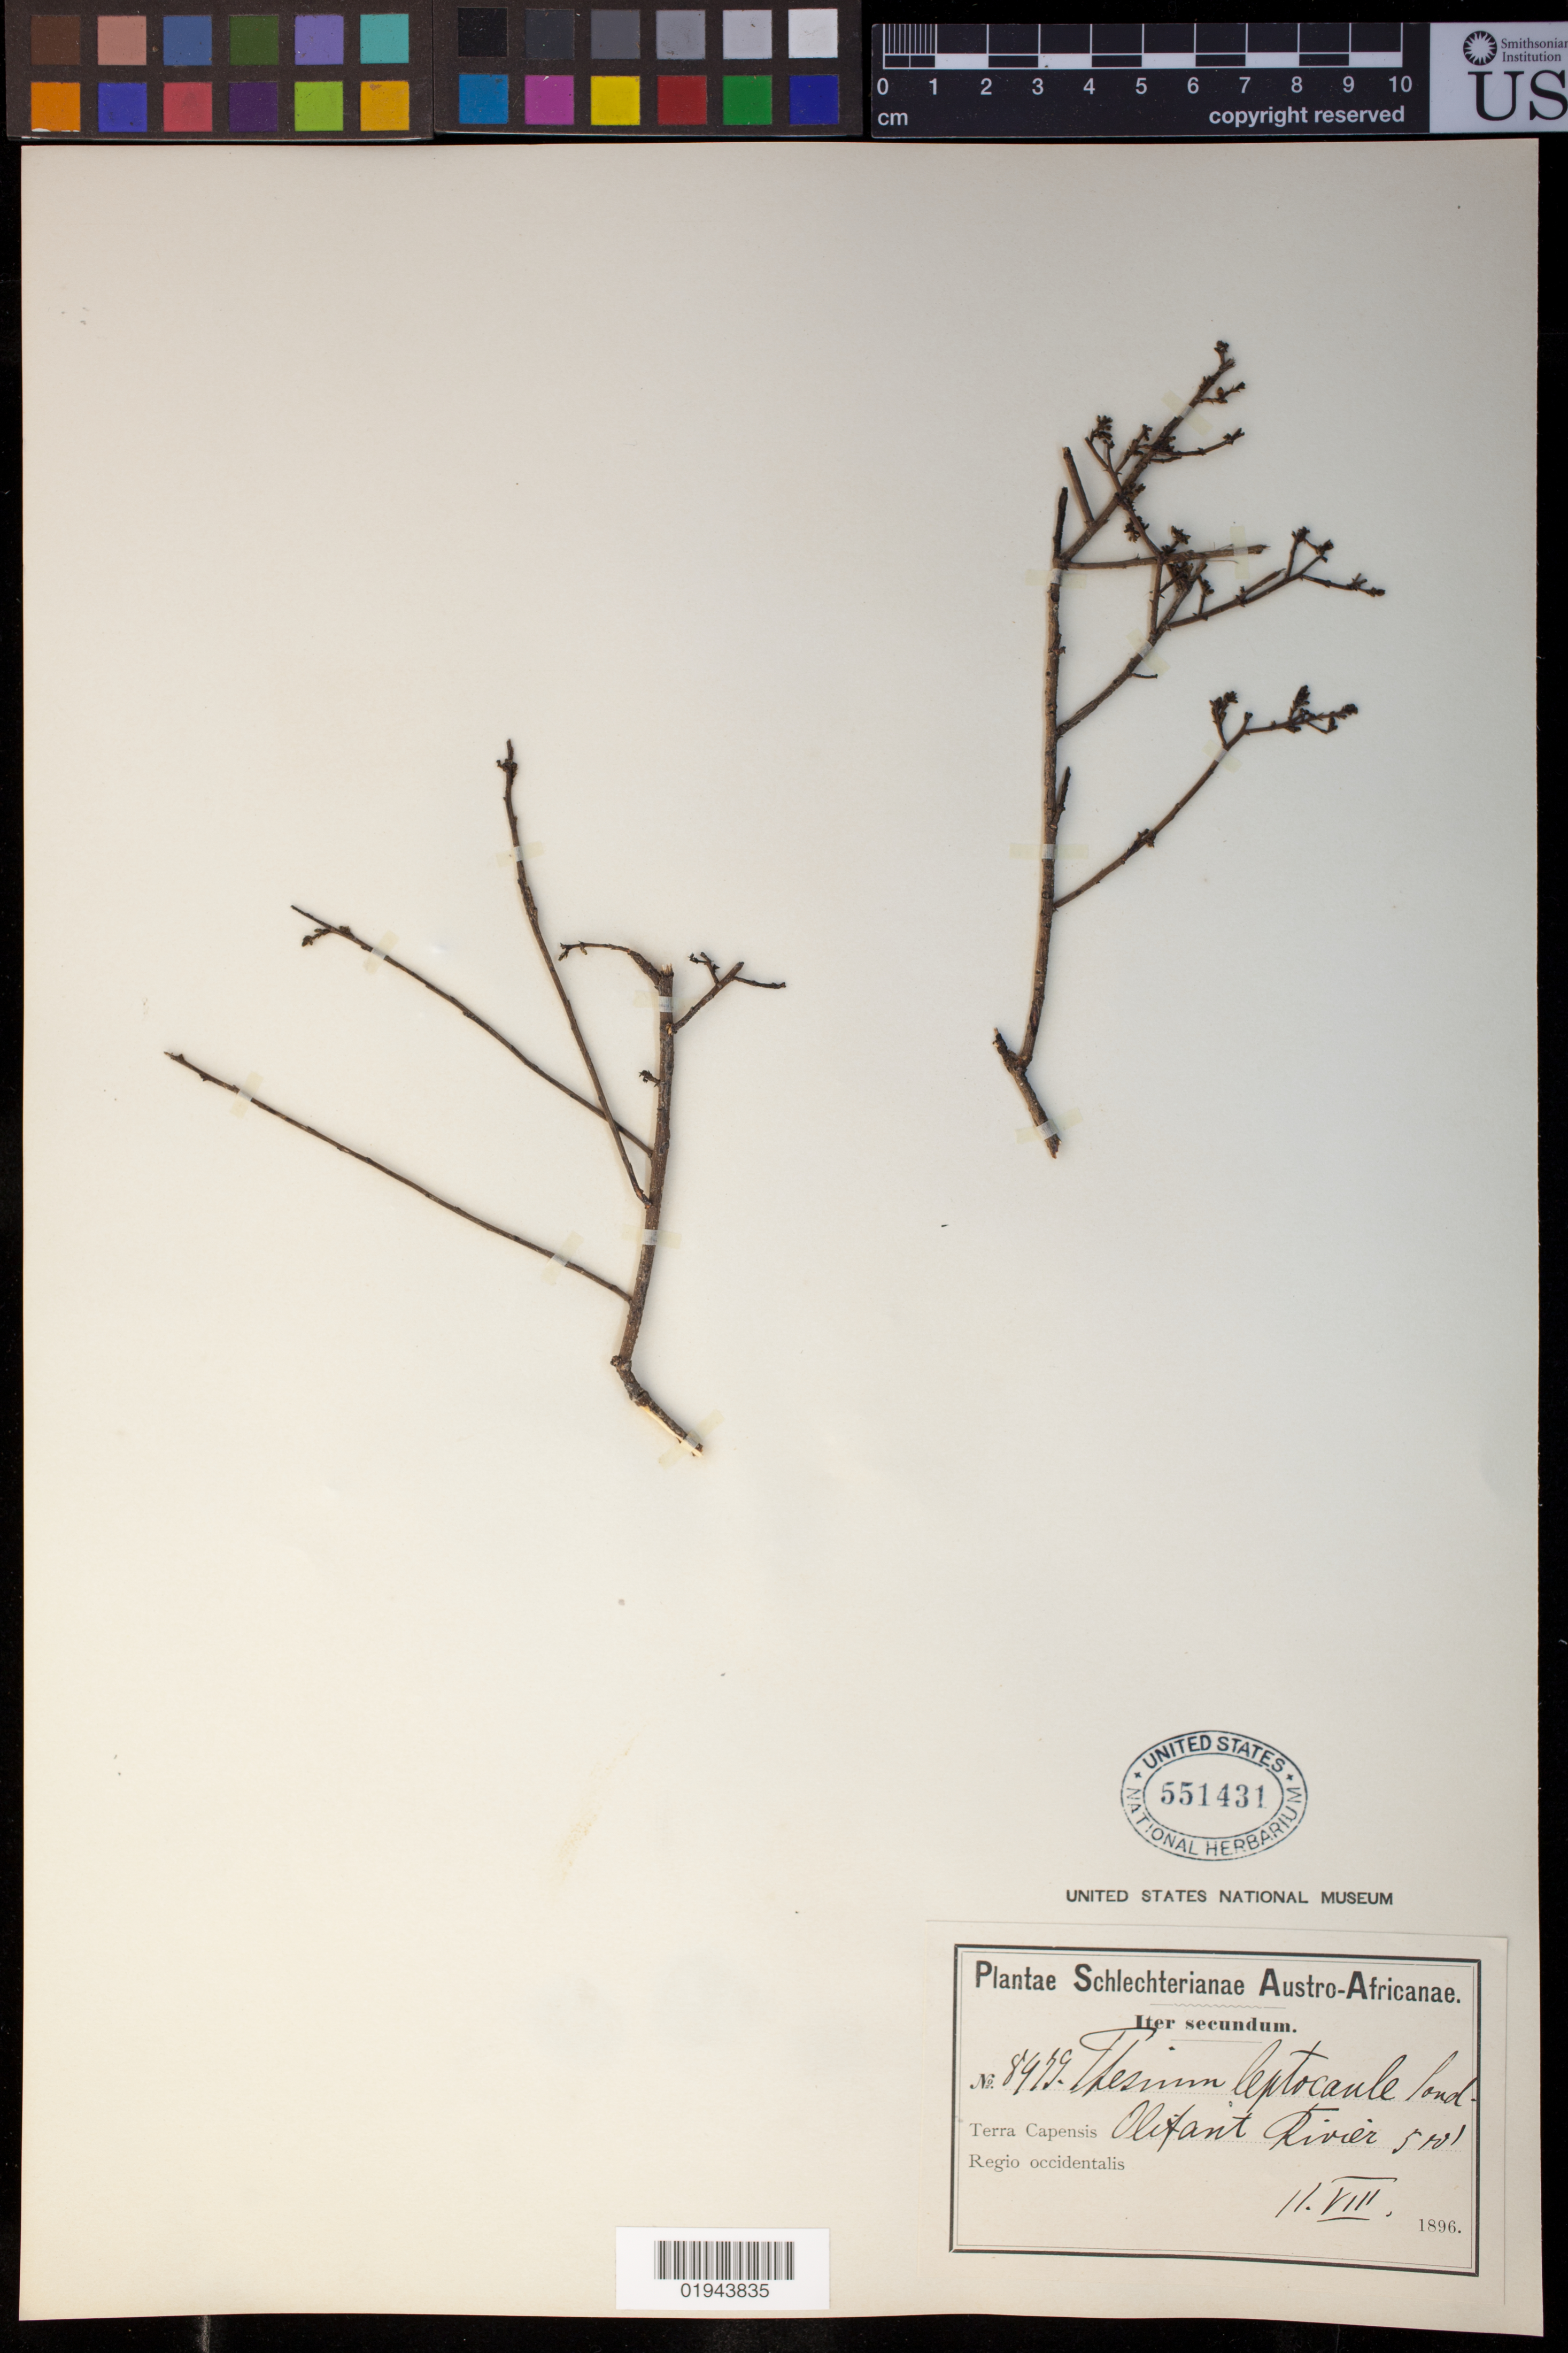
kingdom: Plantae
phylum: Tracheophyta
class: Magnoliopsida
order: Santalales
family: Thesiaceae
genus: Thesium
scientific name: Thesium leptocaule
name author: Sond.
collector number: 8979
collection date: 1896-08-11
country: Namibia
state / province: Hardap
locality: Olifant River, Mariental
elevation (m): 155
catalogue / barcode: US 551431